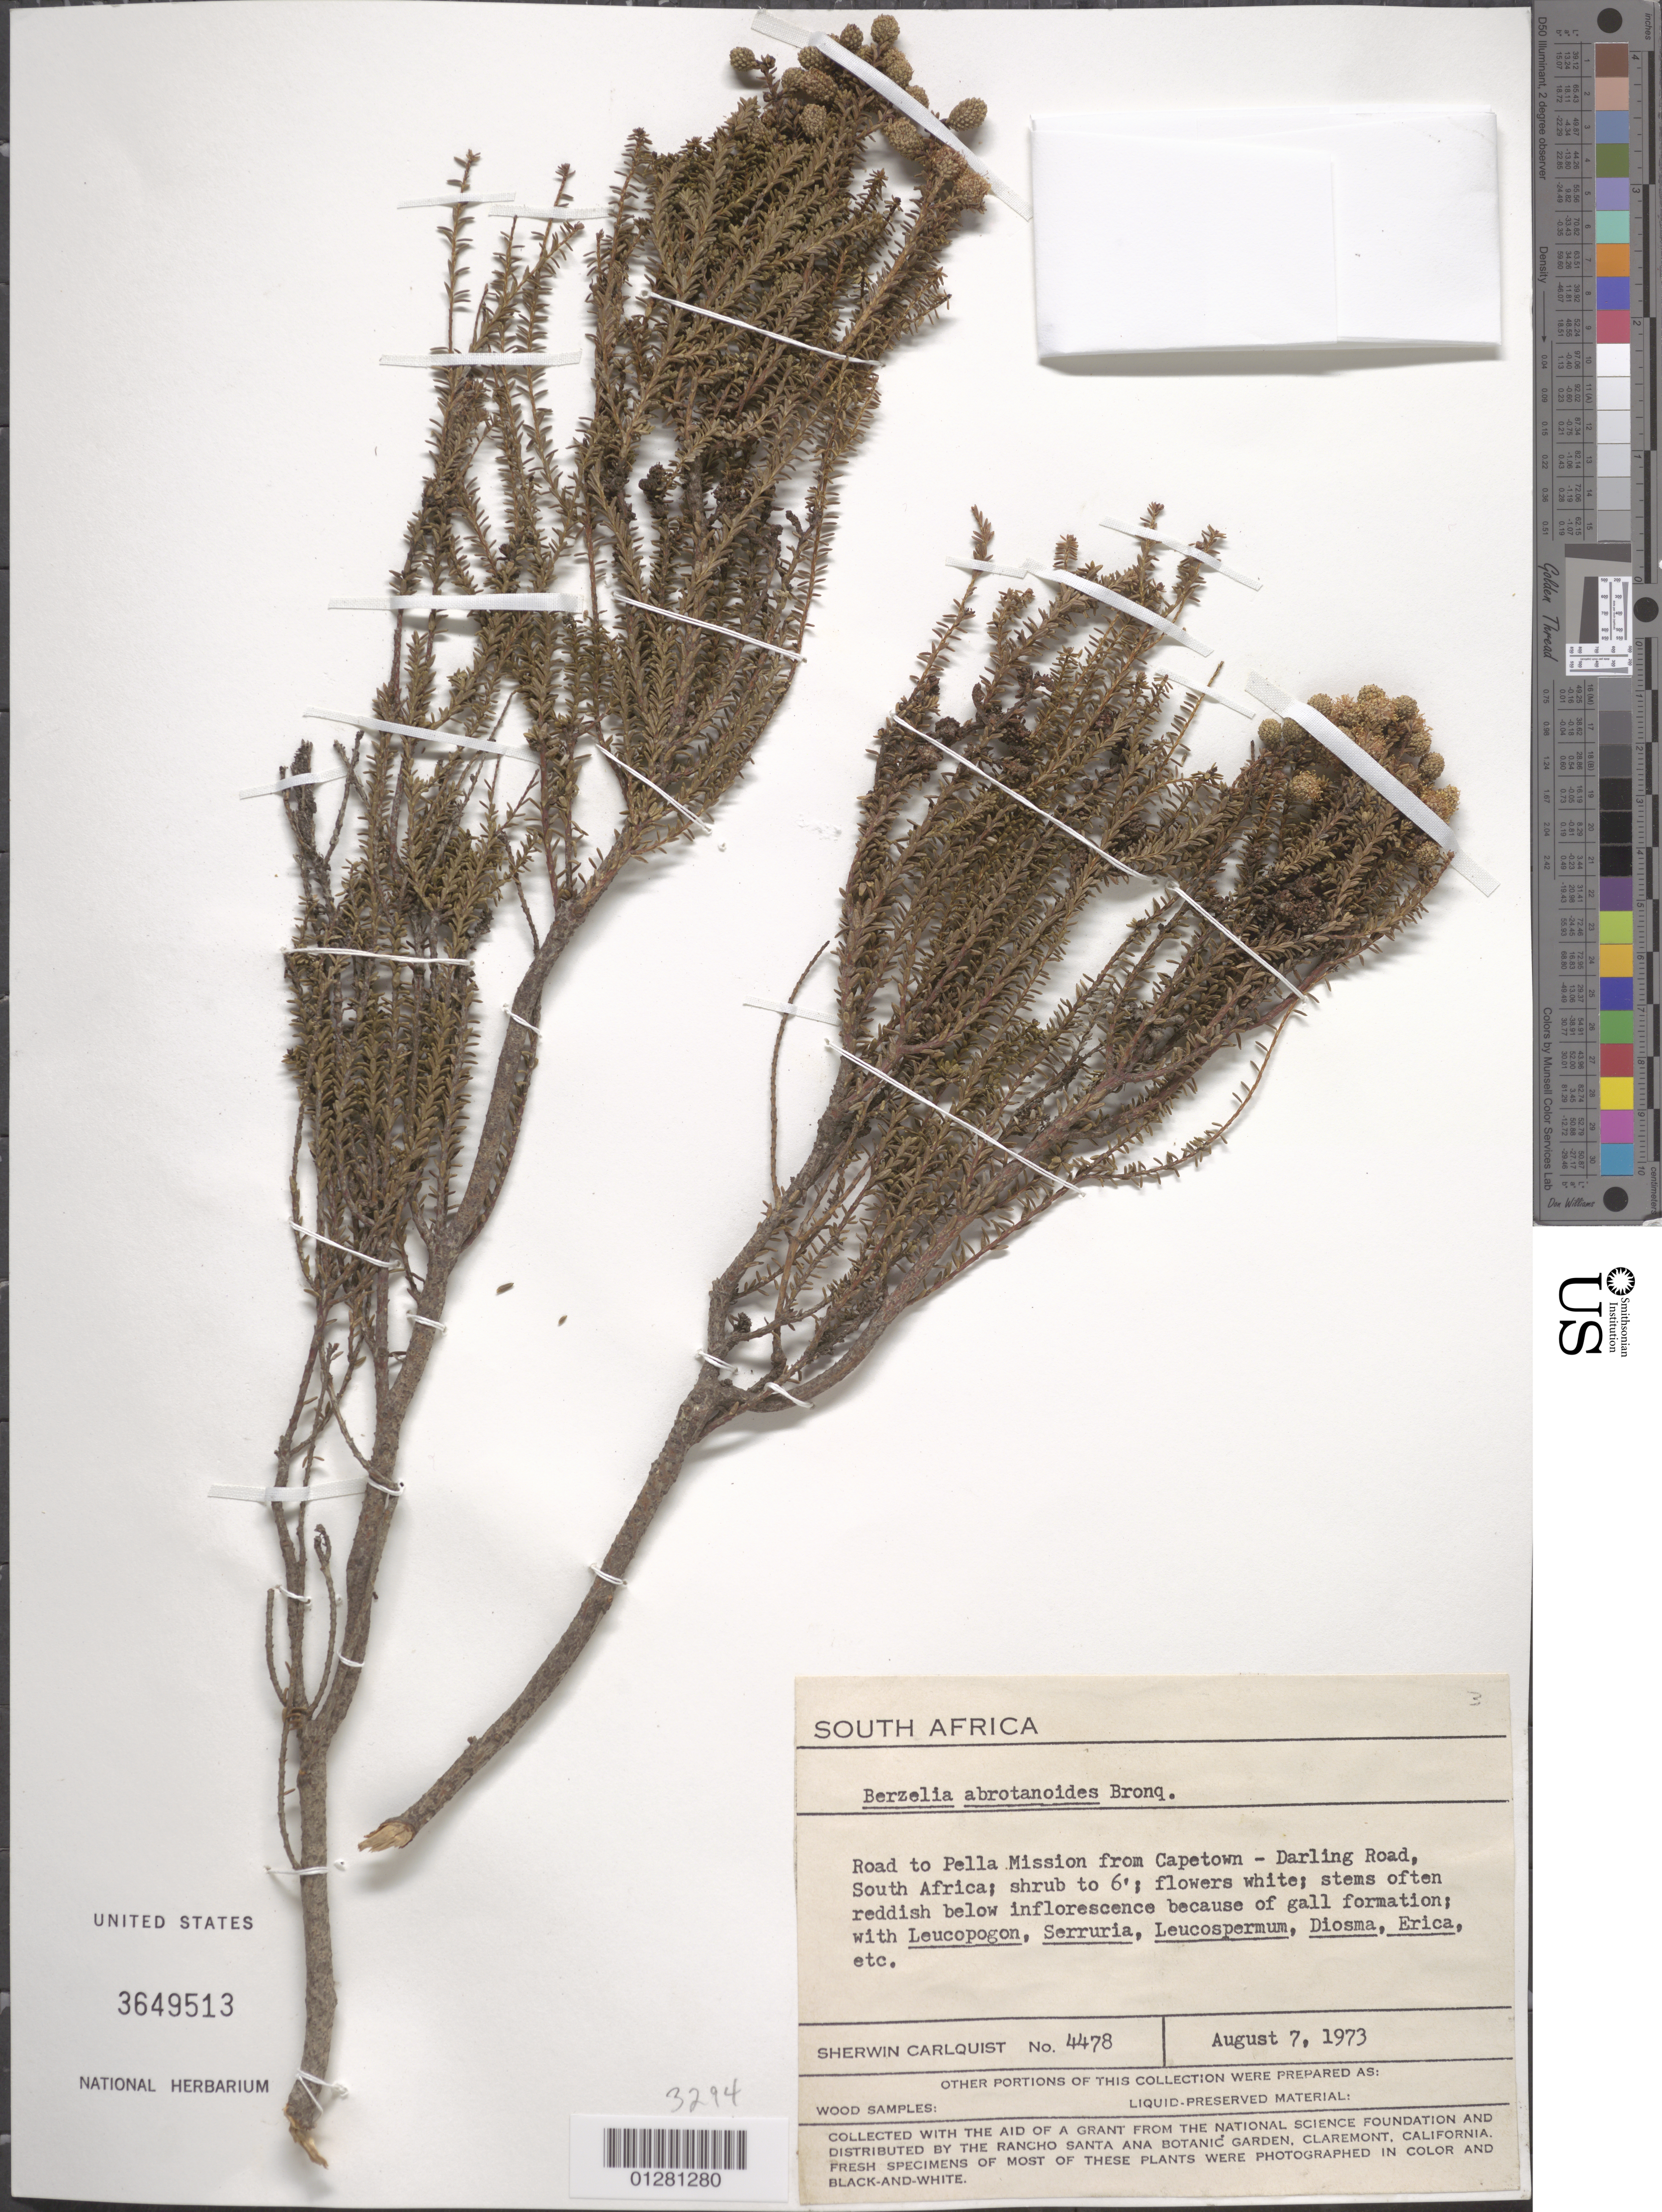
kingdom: Plantae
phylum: Tracheophyta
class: Magnoliopsida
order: Bruniales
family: Bruniaceae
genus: Berzelia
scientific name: Berzelia abrotanoides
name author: (L.) Brongn.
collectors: S. Carlquist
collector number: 4478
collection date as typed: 7 Aug 1973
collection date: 1973-08-07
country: South Africa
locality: Road to Pella Mission from Capetown - Darling Road.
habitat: Shrub.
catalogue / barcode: US 3649513